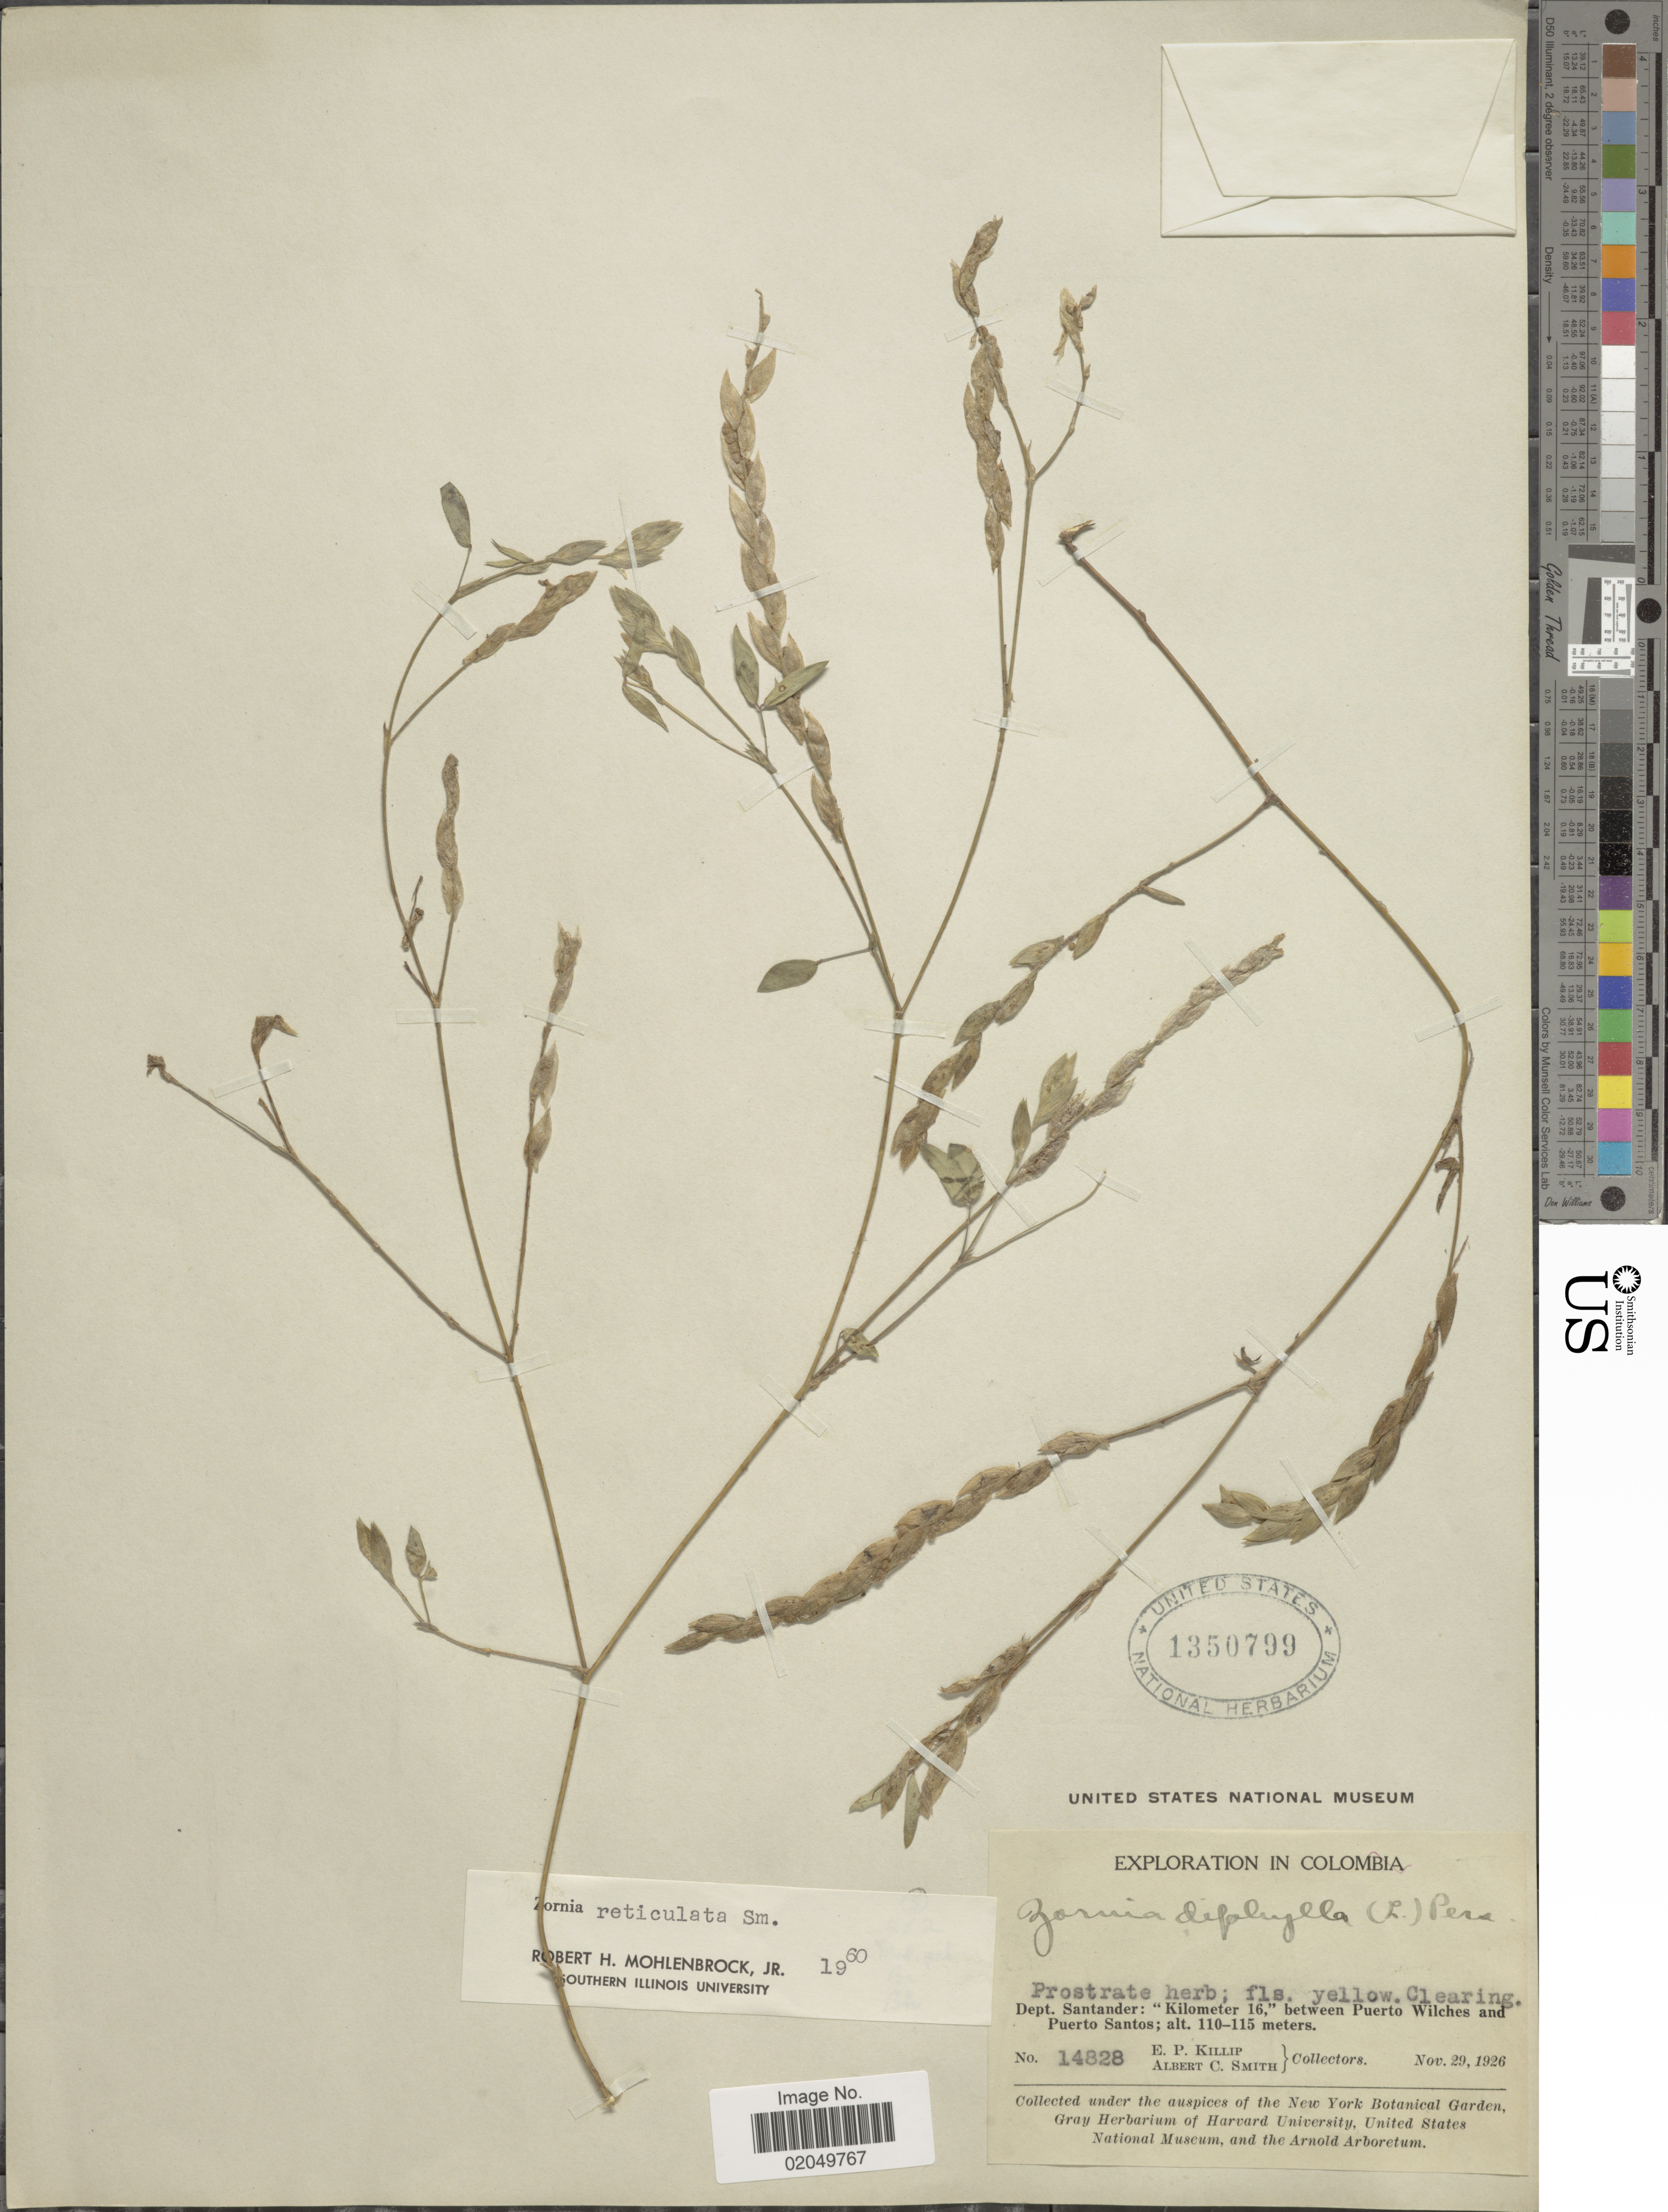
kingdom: Plantae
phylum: Tracheophyta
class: Magnoliopsida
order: Fabales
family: Fabaceae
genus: Zornia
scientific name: Zornia reticulata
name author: Sm.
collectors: E. P. Killip & A. C. Smith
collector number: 14828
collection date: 1926-11-29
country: Colombia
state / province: Santander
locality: Kilometer 16, between Puerto Wilches and Puerto Santos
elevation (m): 110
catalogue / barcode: US 1350799